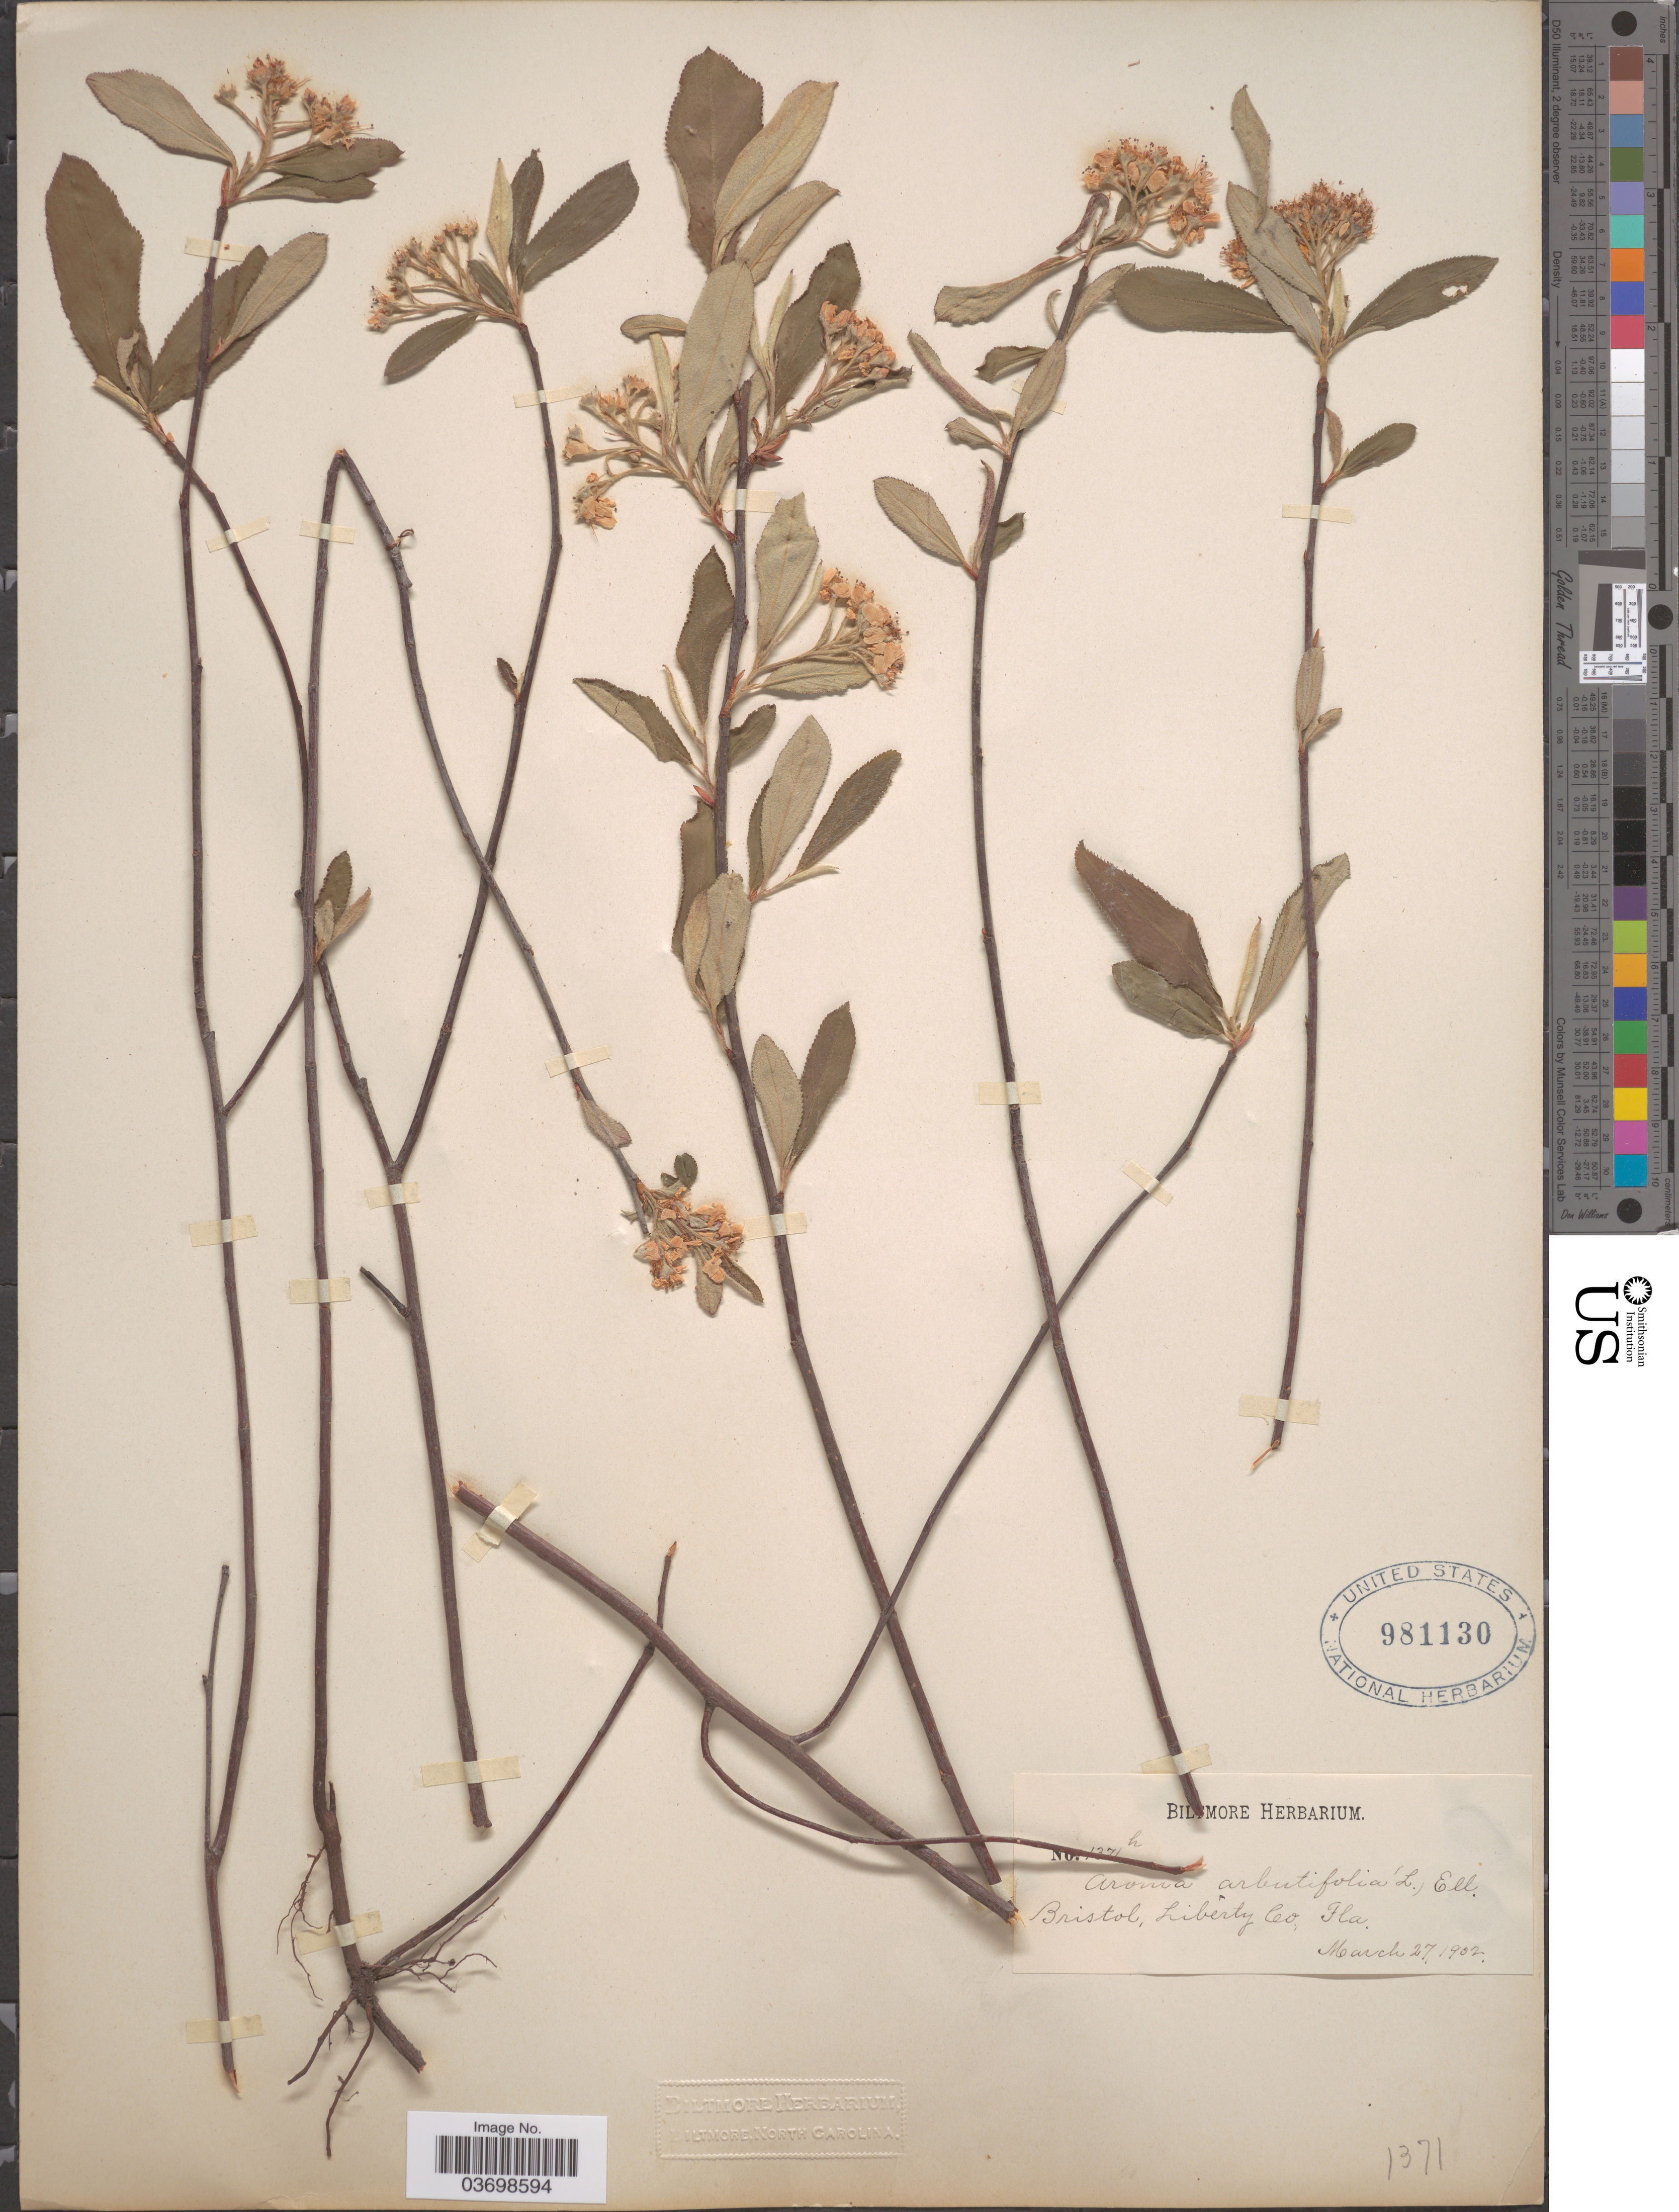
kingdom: Plantae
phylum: Tracheophyta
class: Magnoliopsida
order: Rosales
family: Rosaceae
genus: Aronia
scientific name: Aronia arbutifolia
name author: (L.) Pers.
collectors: ex herb. Biltmore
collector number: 1!71h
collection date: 1902-03-27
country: United States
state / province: Florida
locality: Bristol, Liberty Co.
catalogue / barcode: US 981130